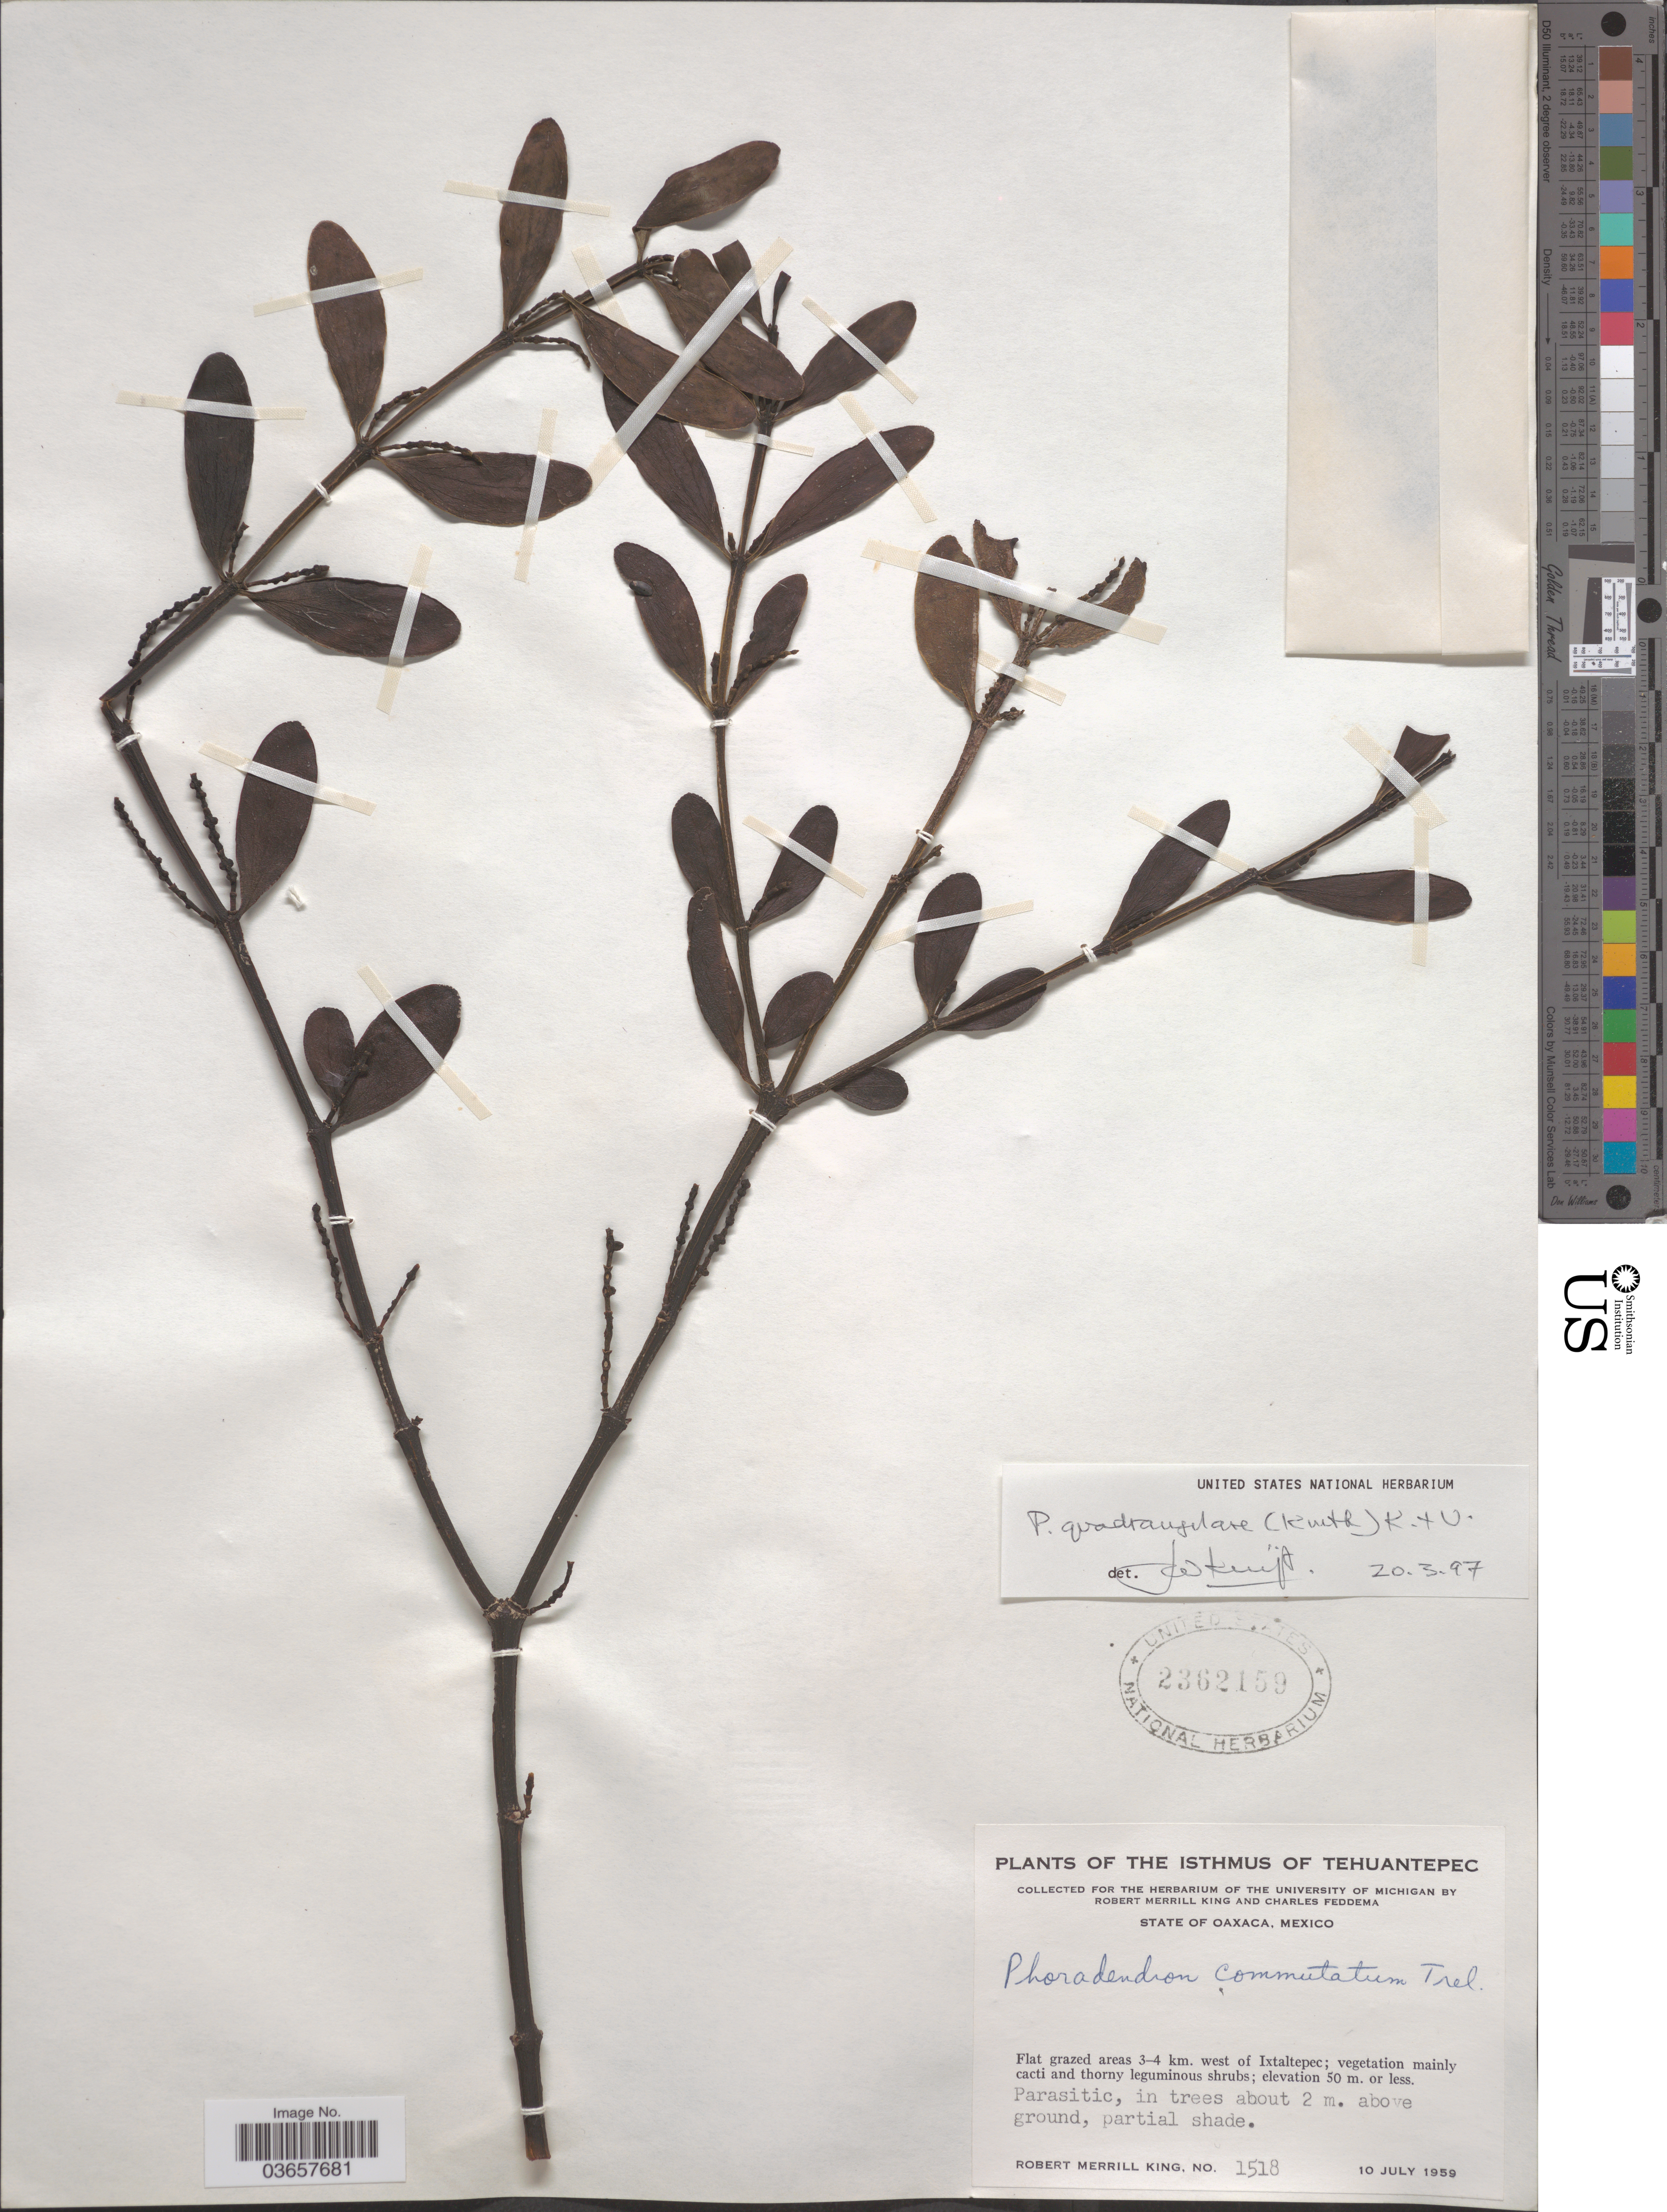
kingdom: Plantae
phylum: Tracheophyta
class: Magnoliopsida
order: Santalales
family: Viscaceae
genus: Phoradendron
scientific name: Phoradendron quadrangulare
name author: (Kunth) Griseb.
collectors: R. M. King & C. Feddema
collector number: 1518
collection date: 1959-07-10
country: Mexico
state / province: Oaxaca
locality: The Isthmus of Tehuantepec. Flat grazed areas 3-4 km. west of Ixtaltepec.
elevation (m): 50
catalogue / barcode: US 2362159